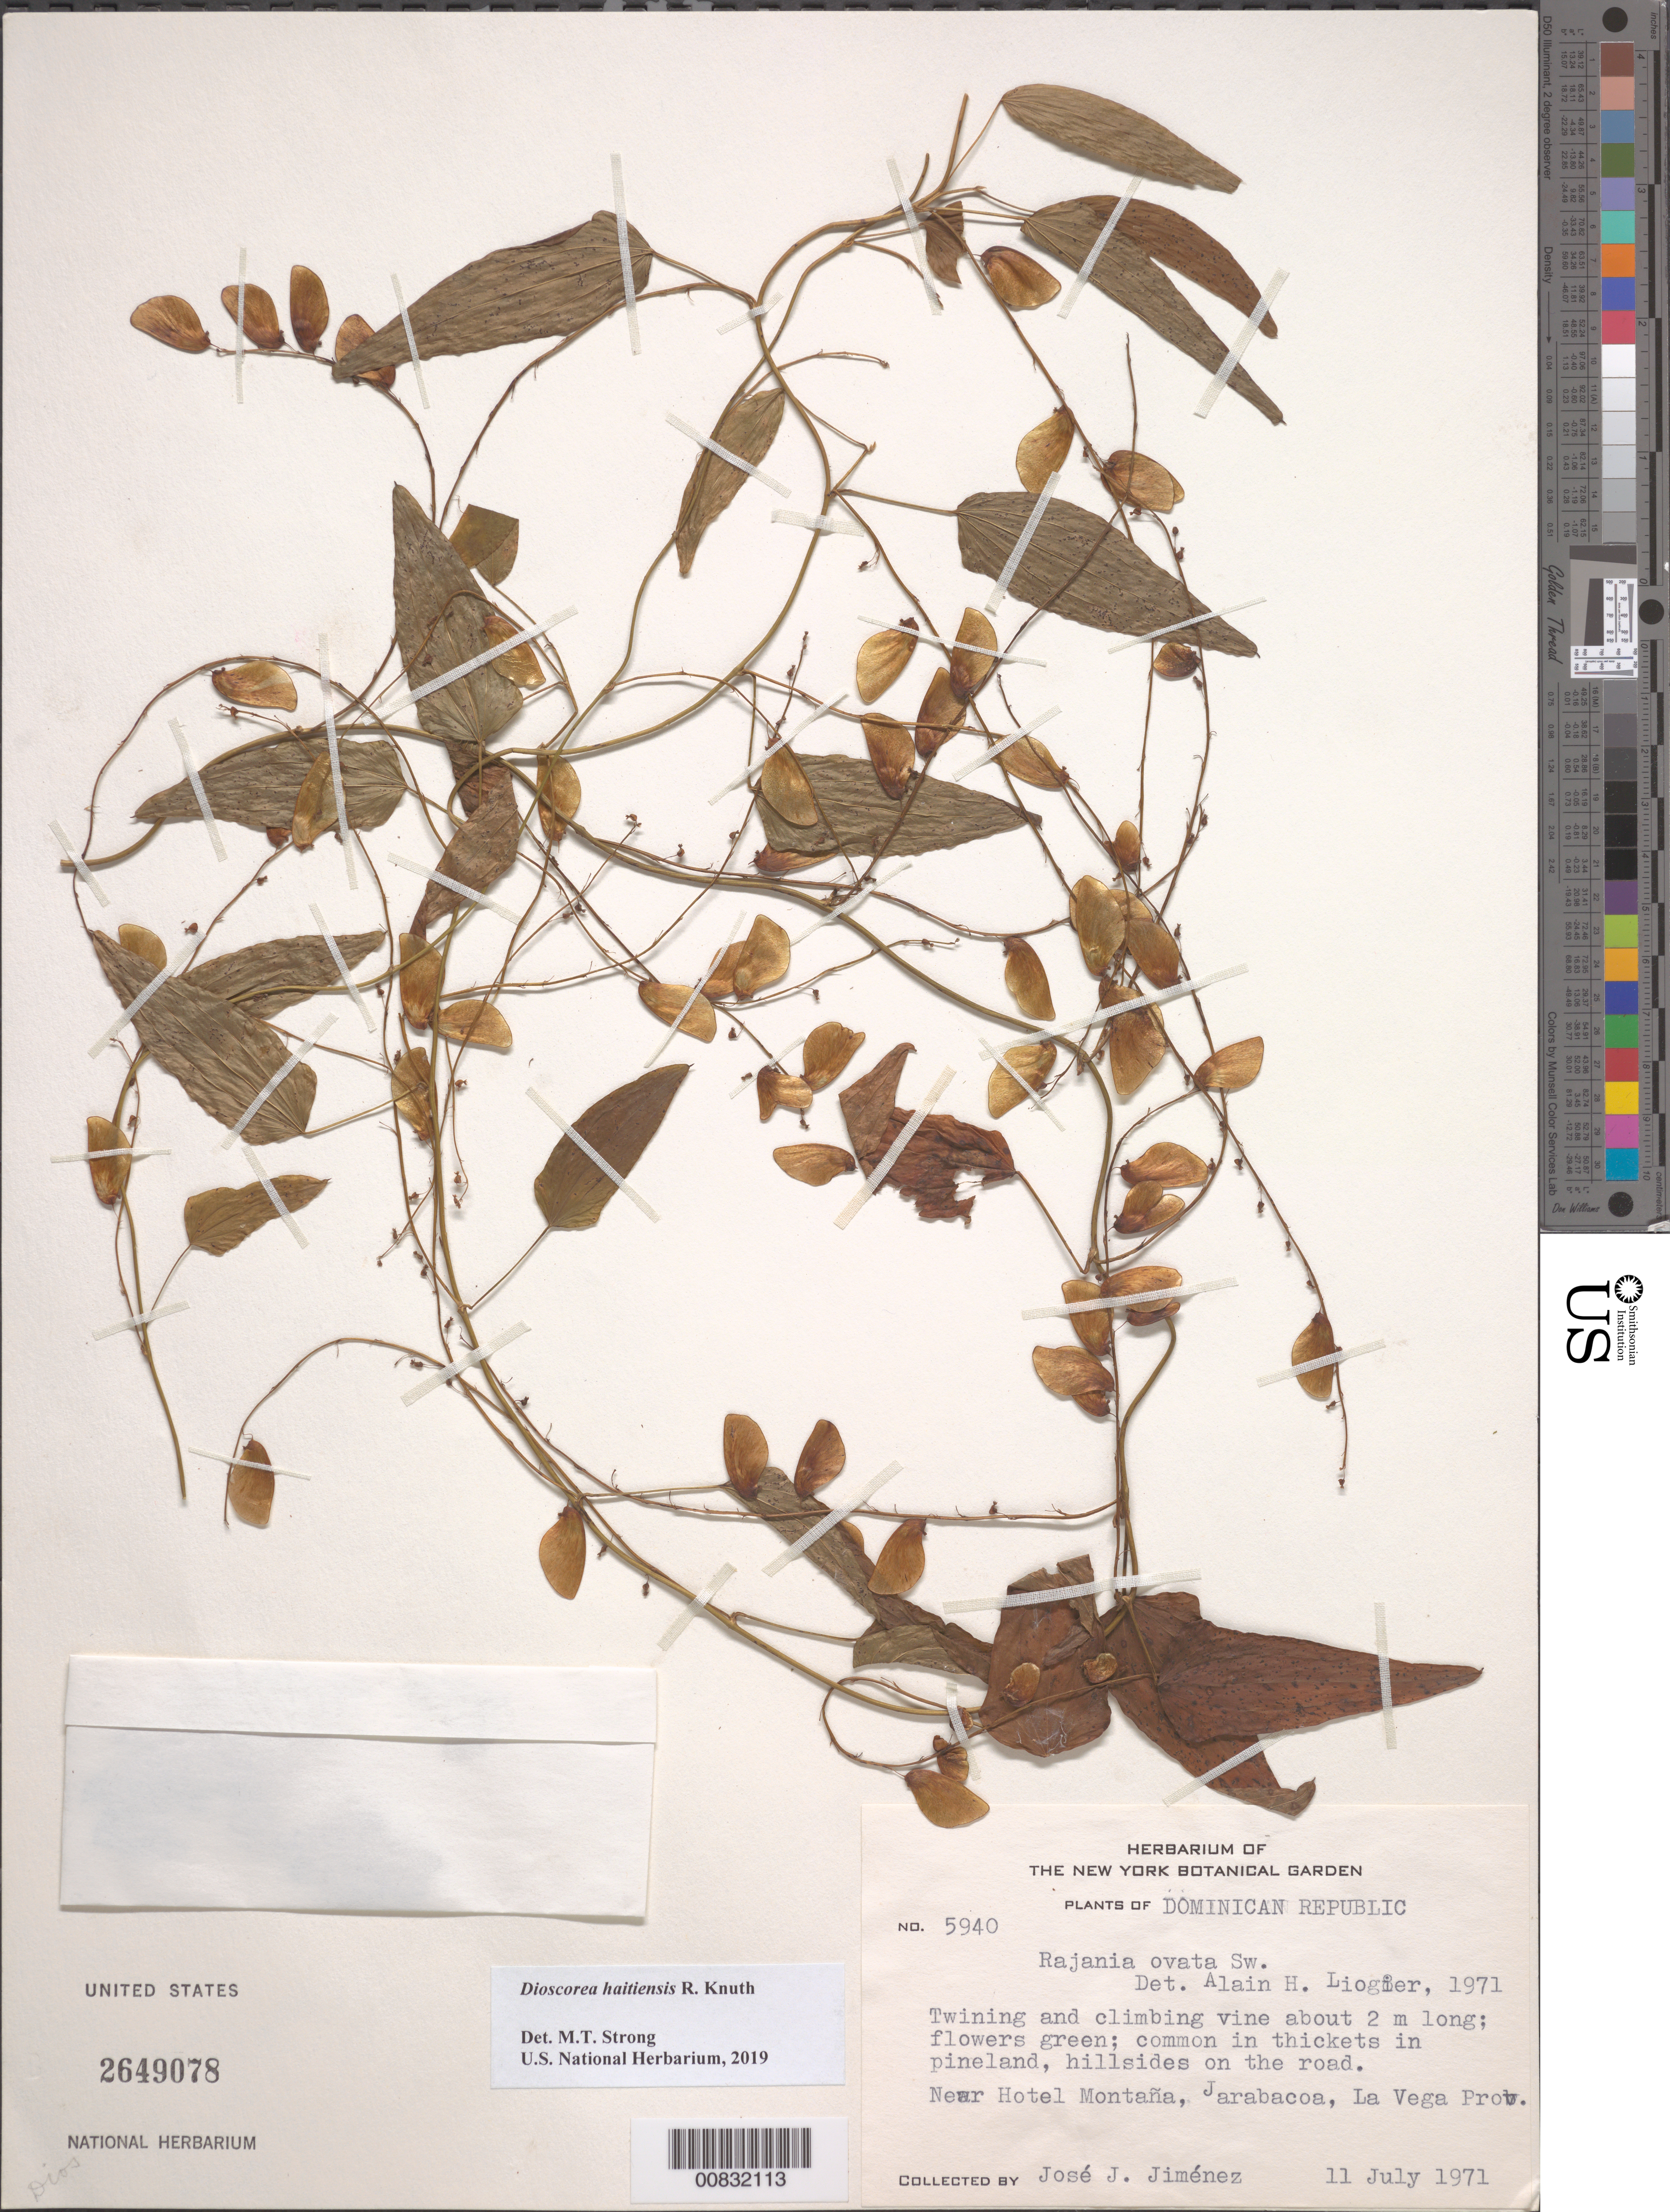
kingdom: Plantae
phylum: Tracheophyta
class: Liliopsida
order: Dioscoreales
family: Dioscoreaceae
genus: Dioscorea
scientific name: Dioscorea haitiensis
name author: R. Knuth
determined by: Strong, M. T., (US), Smithsonian Institution - National Museum of Natural History (UNITED STATES)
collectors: J. J. Jiménez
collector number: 5940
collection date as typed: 11 Jul 1971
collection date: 1971-07-11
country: Dominican Republic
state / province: La Vega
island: Hispaniola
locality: Near Hotel Montaña, Jarabacoa. Hillsides on the road.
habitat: Common in thickets in pineland.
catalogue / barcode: US 2649078